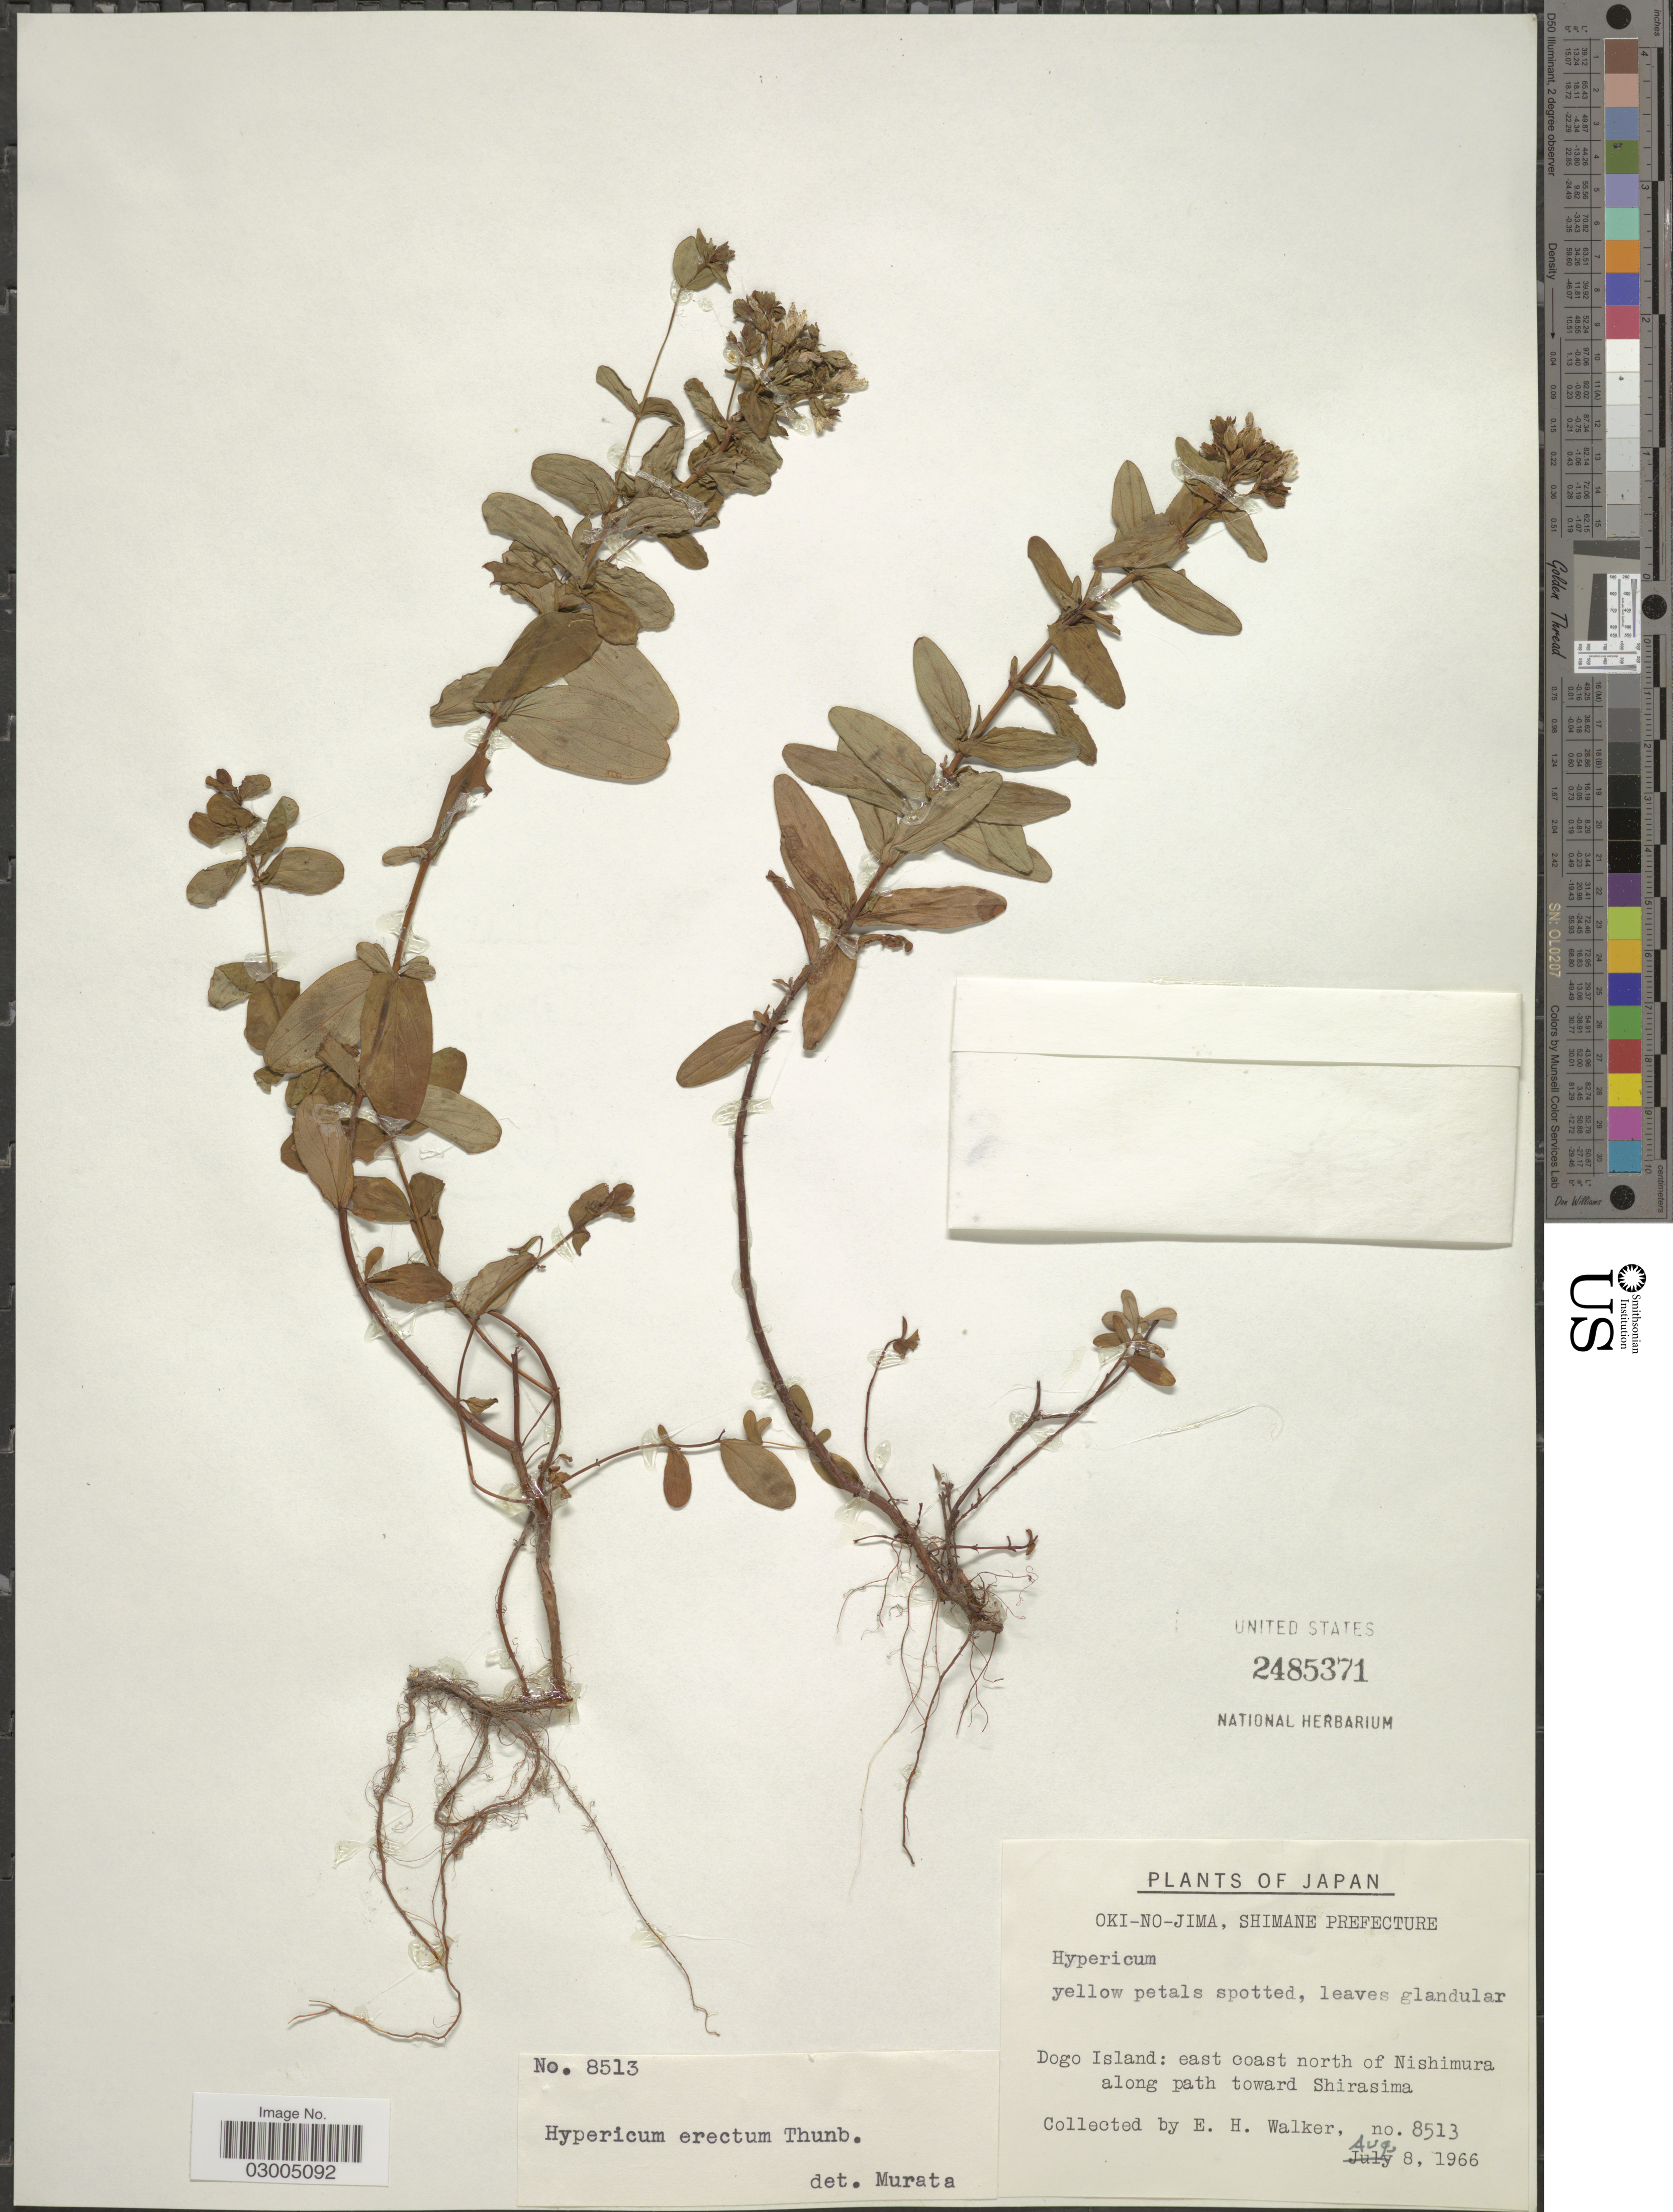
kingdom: Plantae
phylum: Tracheophyta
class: Magnoliopsida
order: Malpighiales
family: Hypericaceae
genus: Hypericum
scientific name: Hypericum erectum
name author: Thunb.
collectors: E. H. Walker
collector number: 8513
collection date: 1966-08-08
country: Japan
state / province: Simane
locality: Oki-No-Jima, Shimane Prefecture. Dogo Island: east coast north of Nishimura along path toward Shirasima.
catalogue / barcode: US 2485371